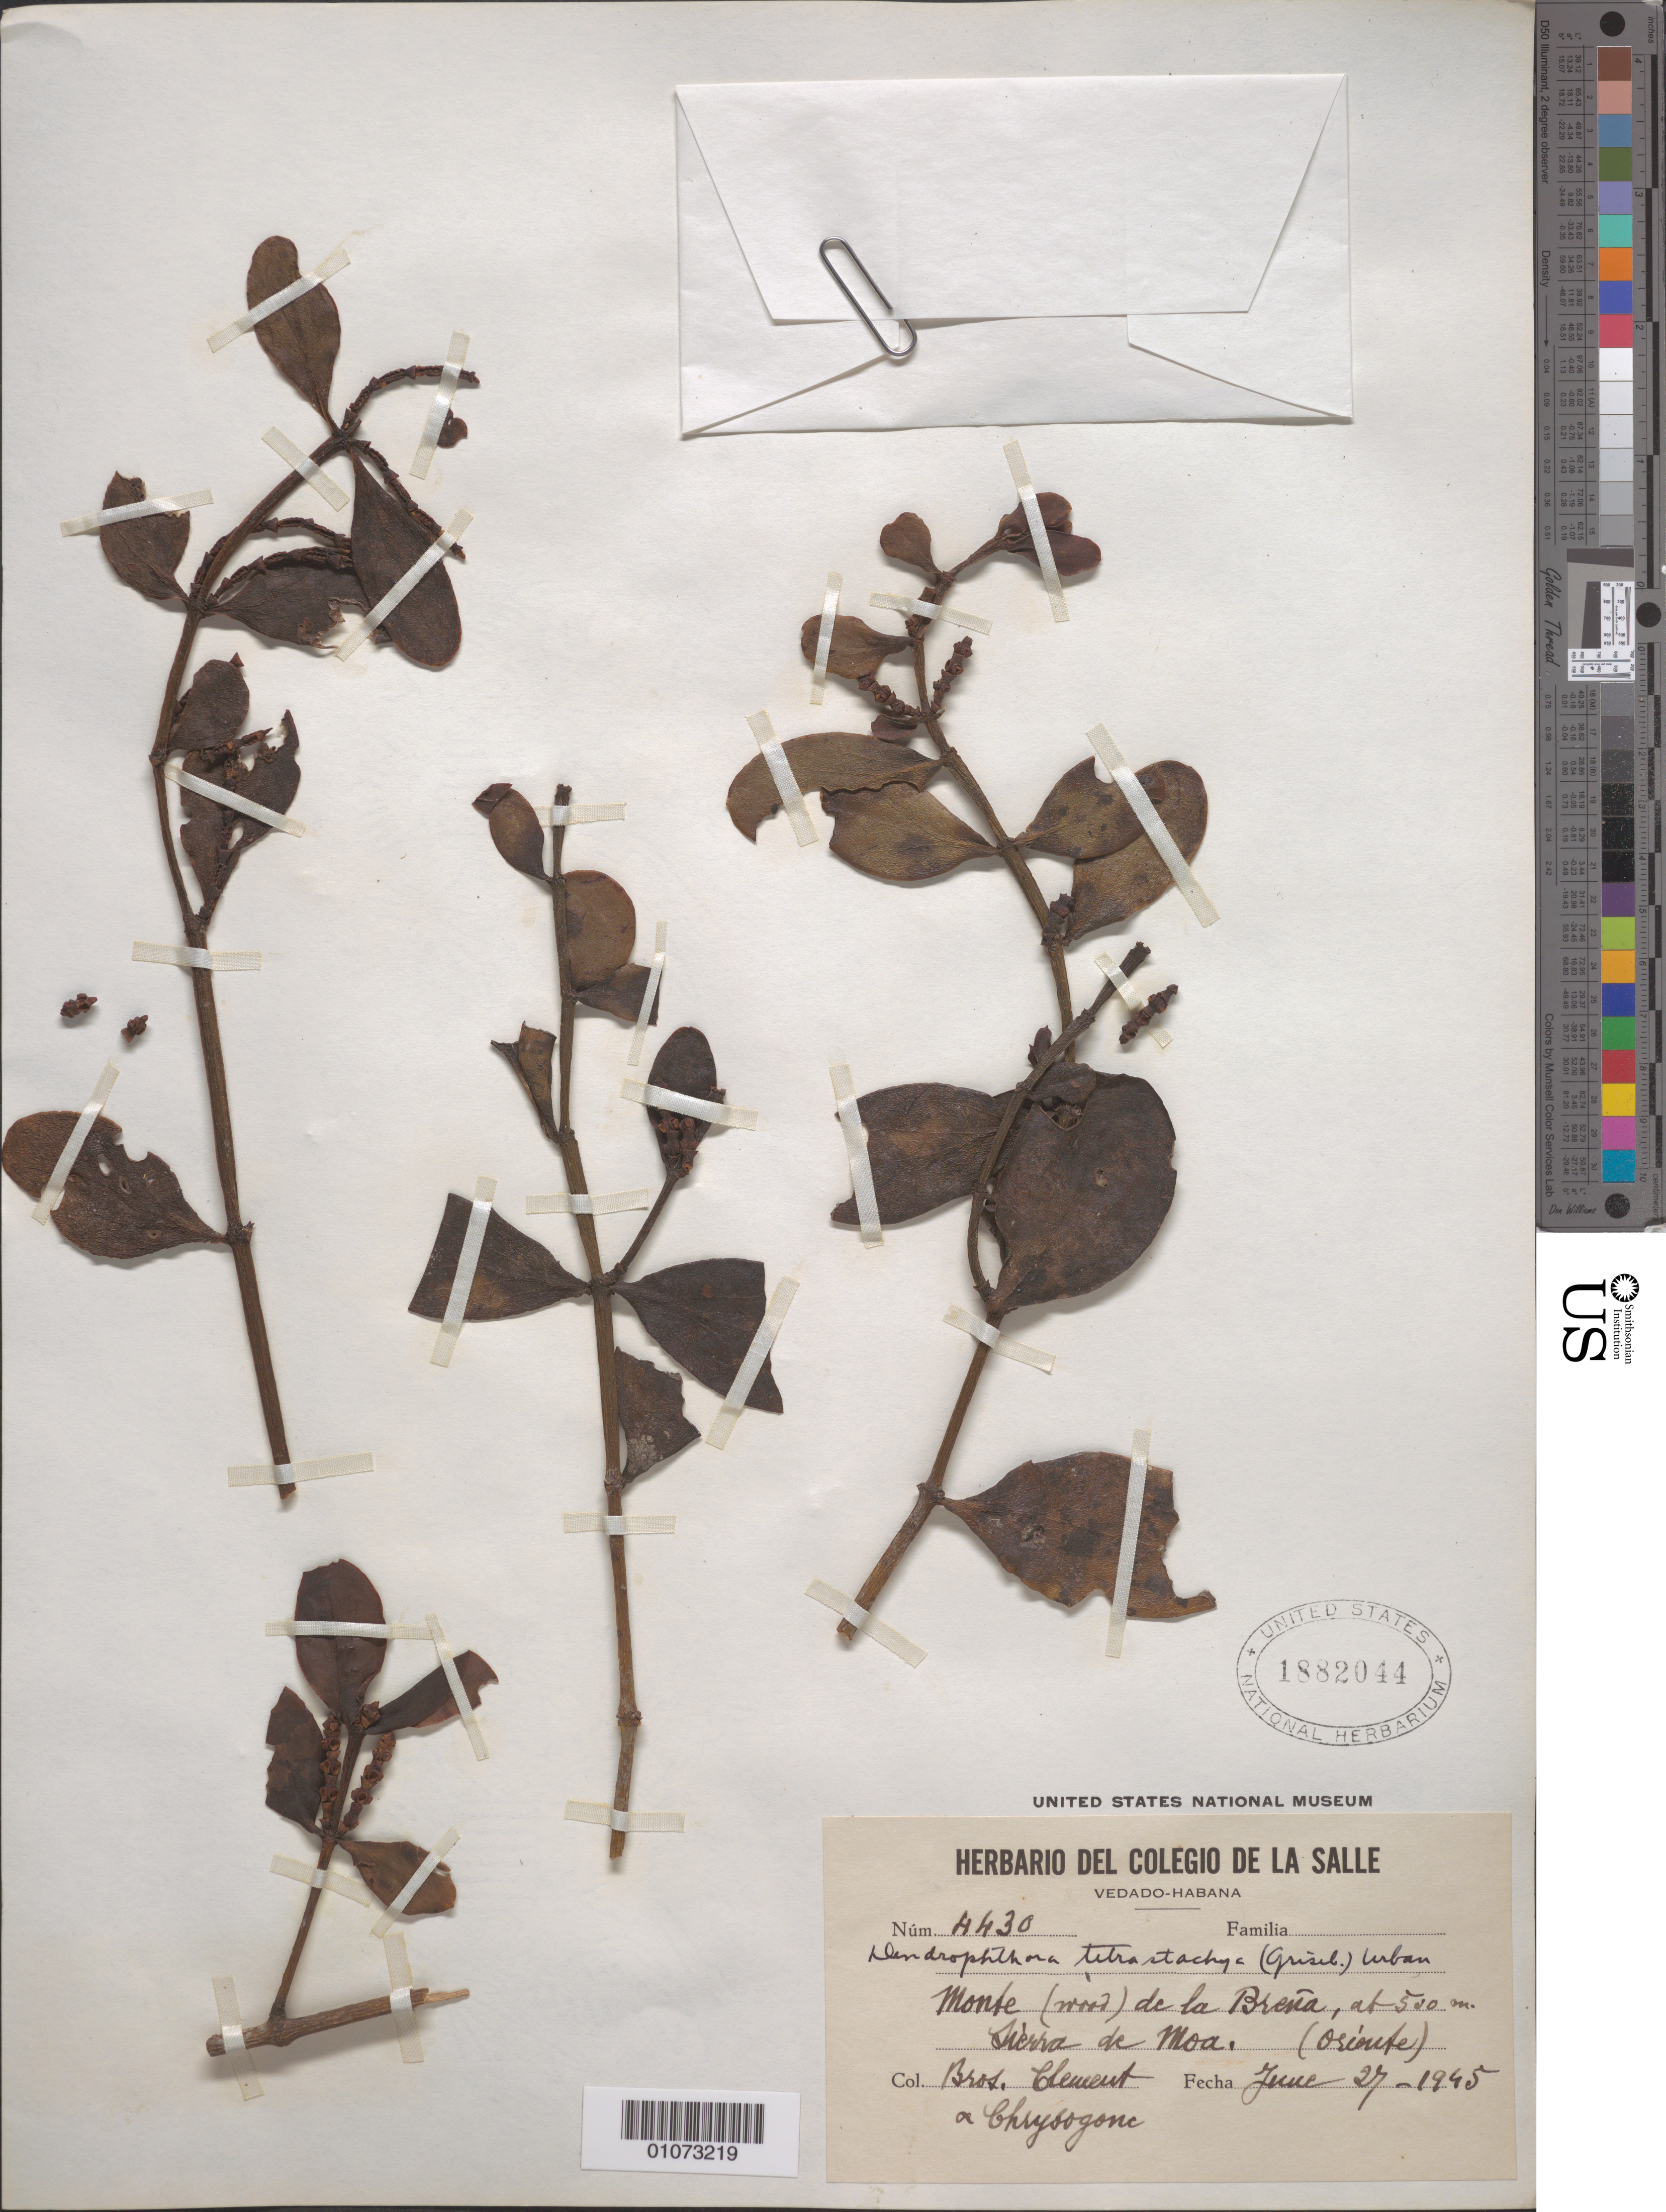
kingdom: Plantae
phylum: Tracheophyta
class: Magnoliopsida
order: Santalales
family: Viscaceae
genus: Dendrophthora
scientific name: Dendrophthora tetrastachya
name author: (C. Wright ex Griseb.) Urb.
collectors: B. Clement & B. Chrysogone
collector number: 4430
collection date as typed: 27 Jun 1945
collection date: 1945-06-27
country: Cuba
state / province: Holguín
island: Cuba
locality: Sierra de Moa, Monte de la Brena Oriente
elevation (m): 500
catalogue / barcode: US 1882044